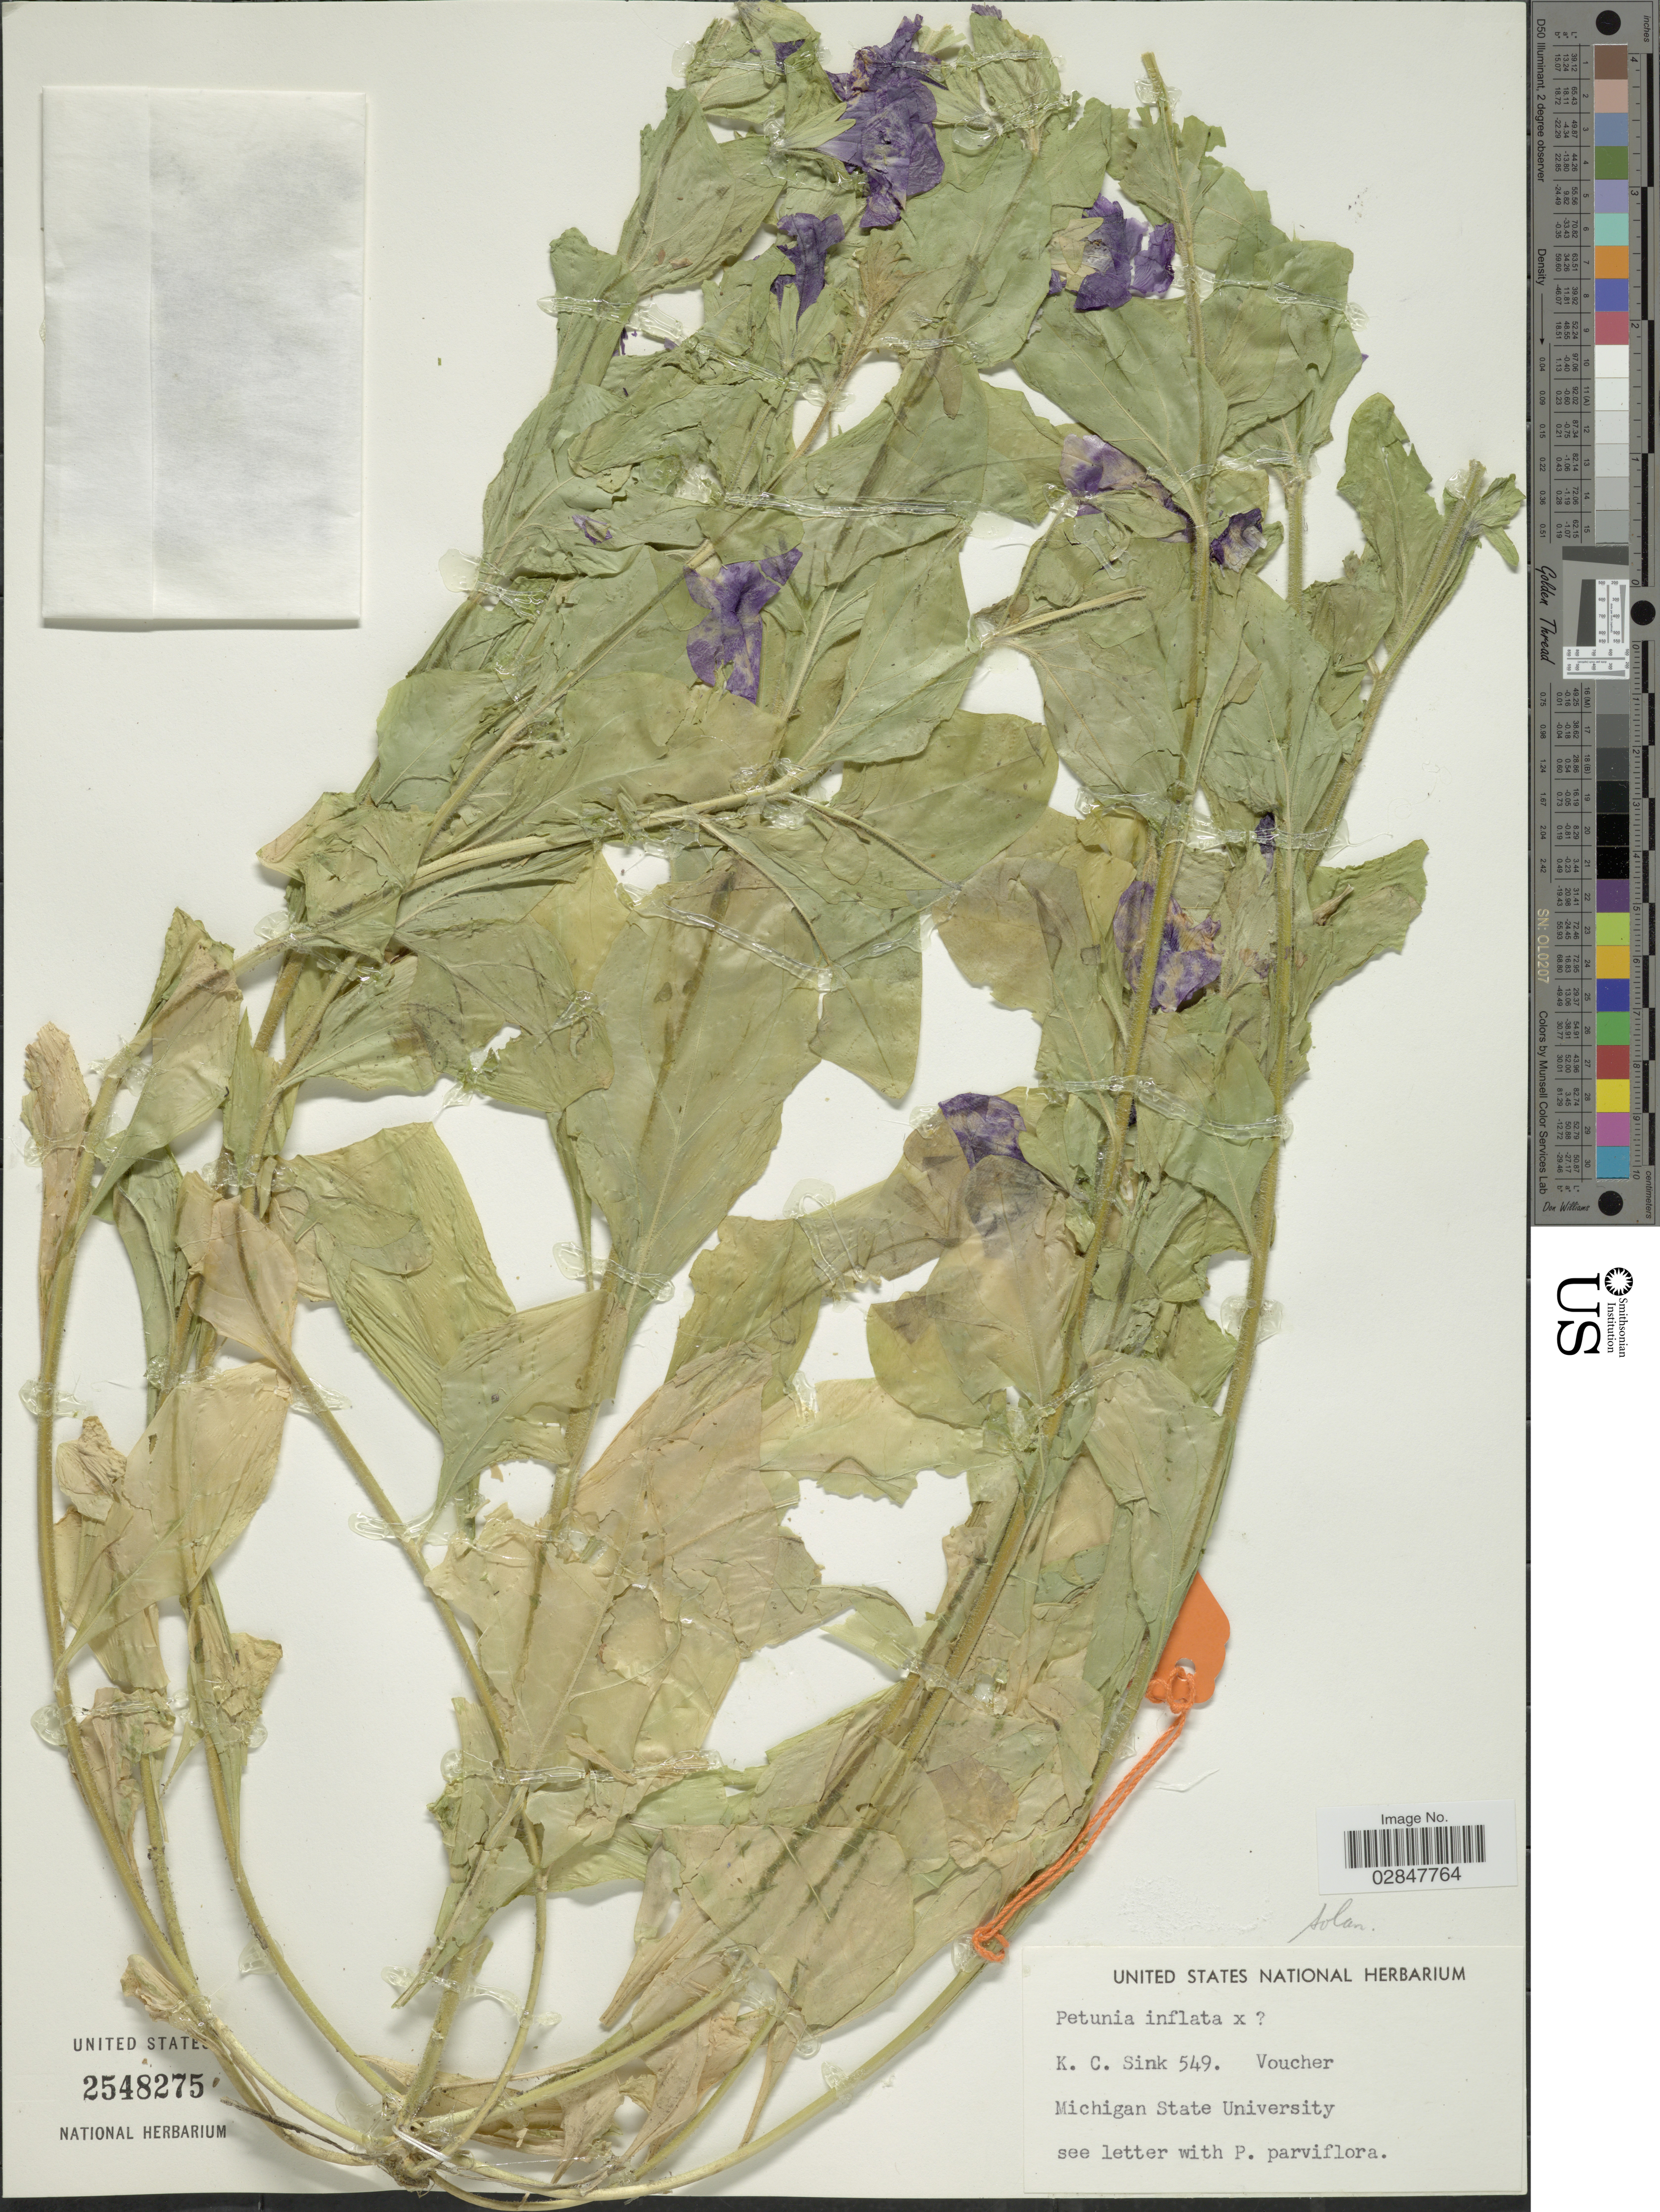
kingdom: Plantae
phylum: Tracheophyta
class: Magnoliopsida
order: Solanales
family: Solanaceae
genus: Petunia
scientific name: Petunia inflata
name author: R.E. Fr.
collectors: K. Sink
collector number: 549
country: United States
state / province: Michigan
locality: Michigan State University.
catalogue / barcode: US 2548275